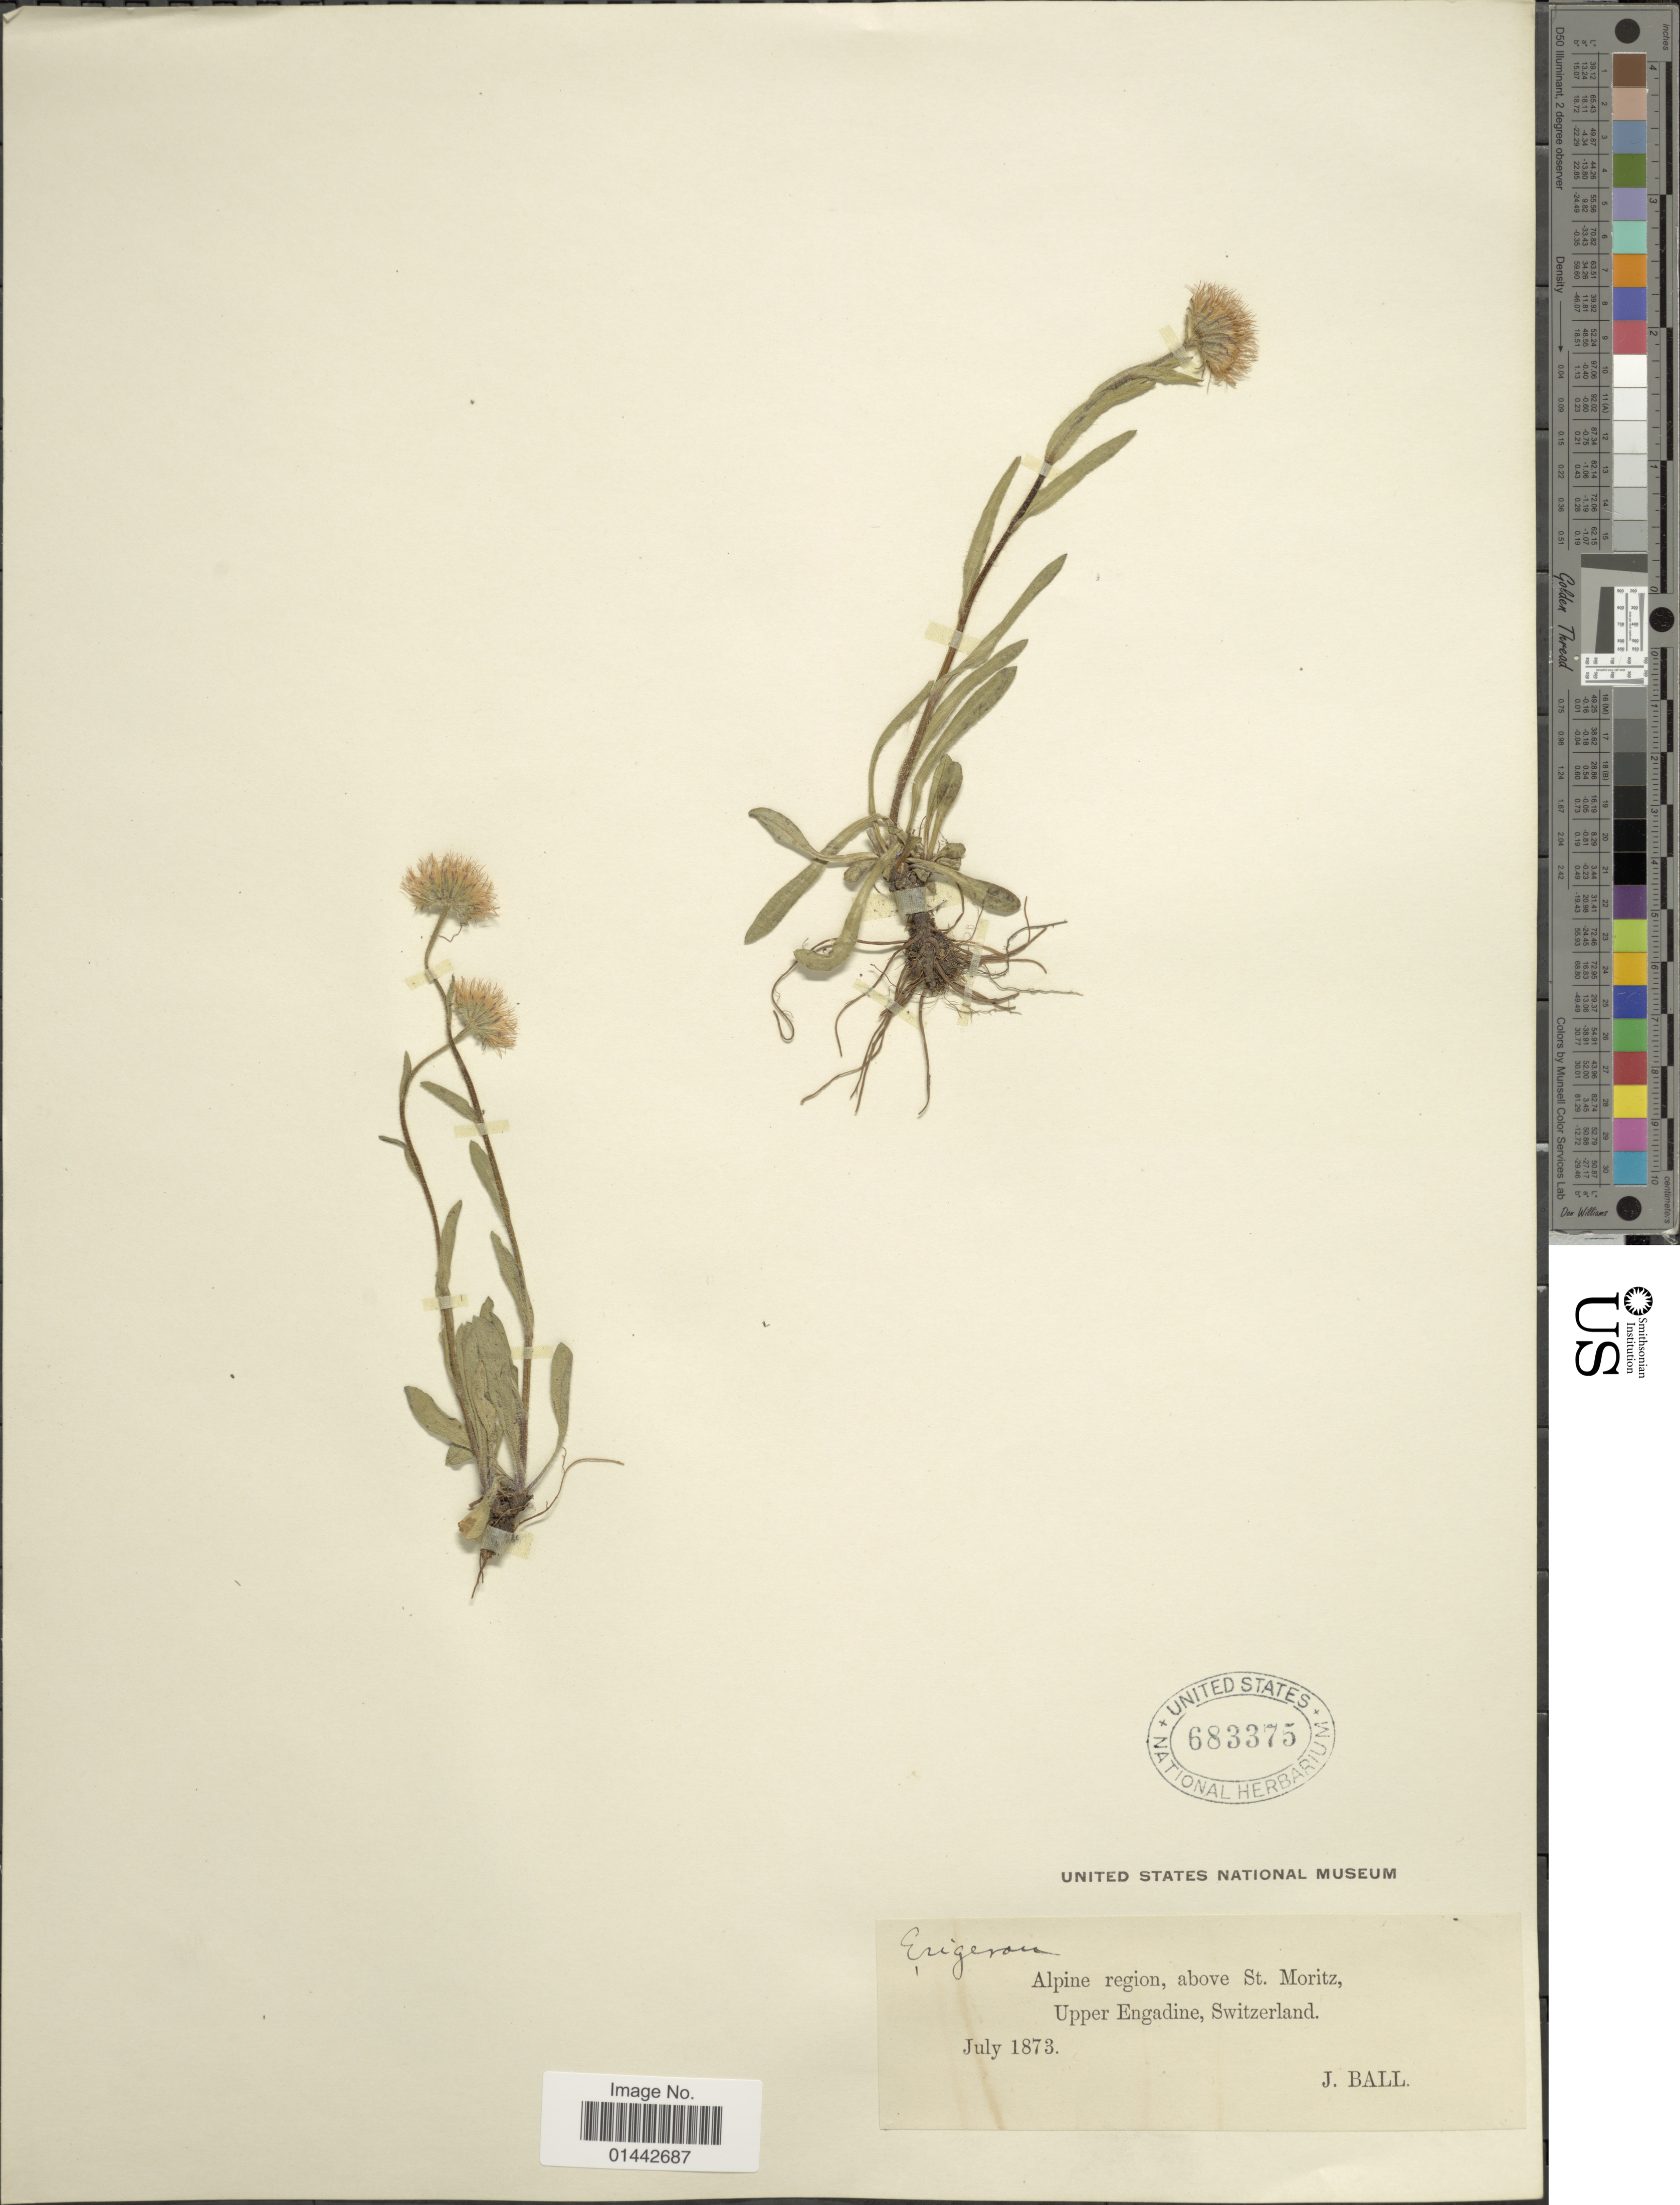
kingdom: Plantae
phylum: Tracheophyta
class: Magnoliopsida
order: Asterales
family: Asteraceae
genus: Erigeron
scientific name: Erigeron alpinus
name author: L.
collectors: J. Ball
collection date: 1873-07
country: Switzerland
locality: Alpine region, above St. Moritz, Upper Engadine.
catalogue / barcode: US 683375